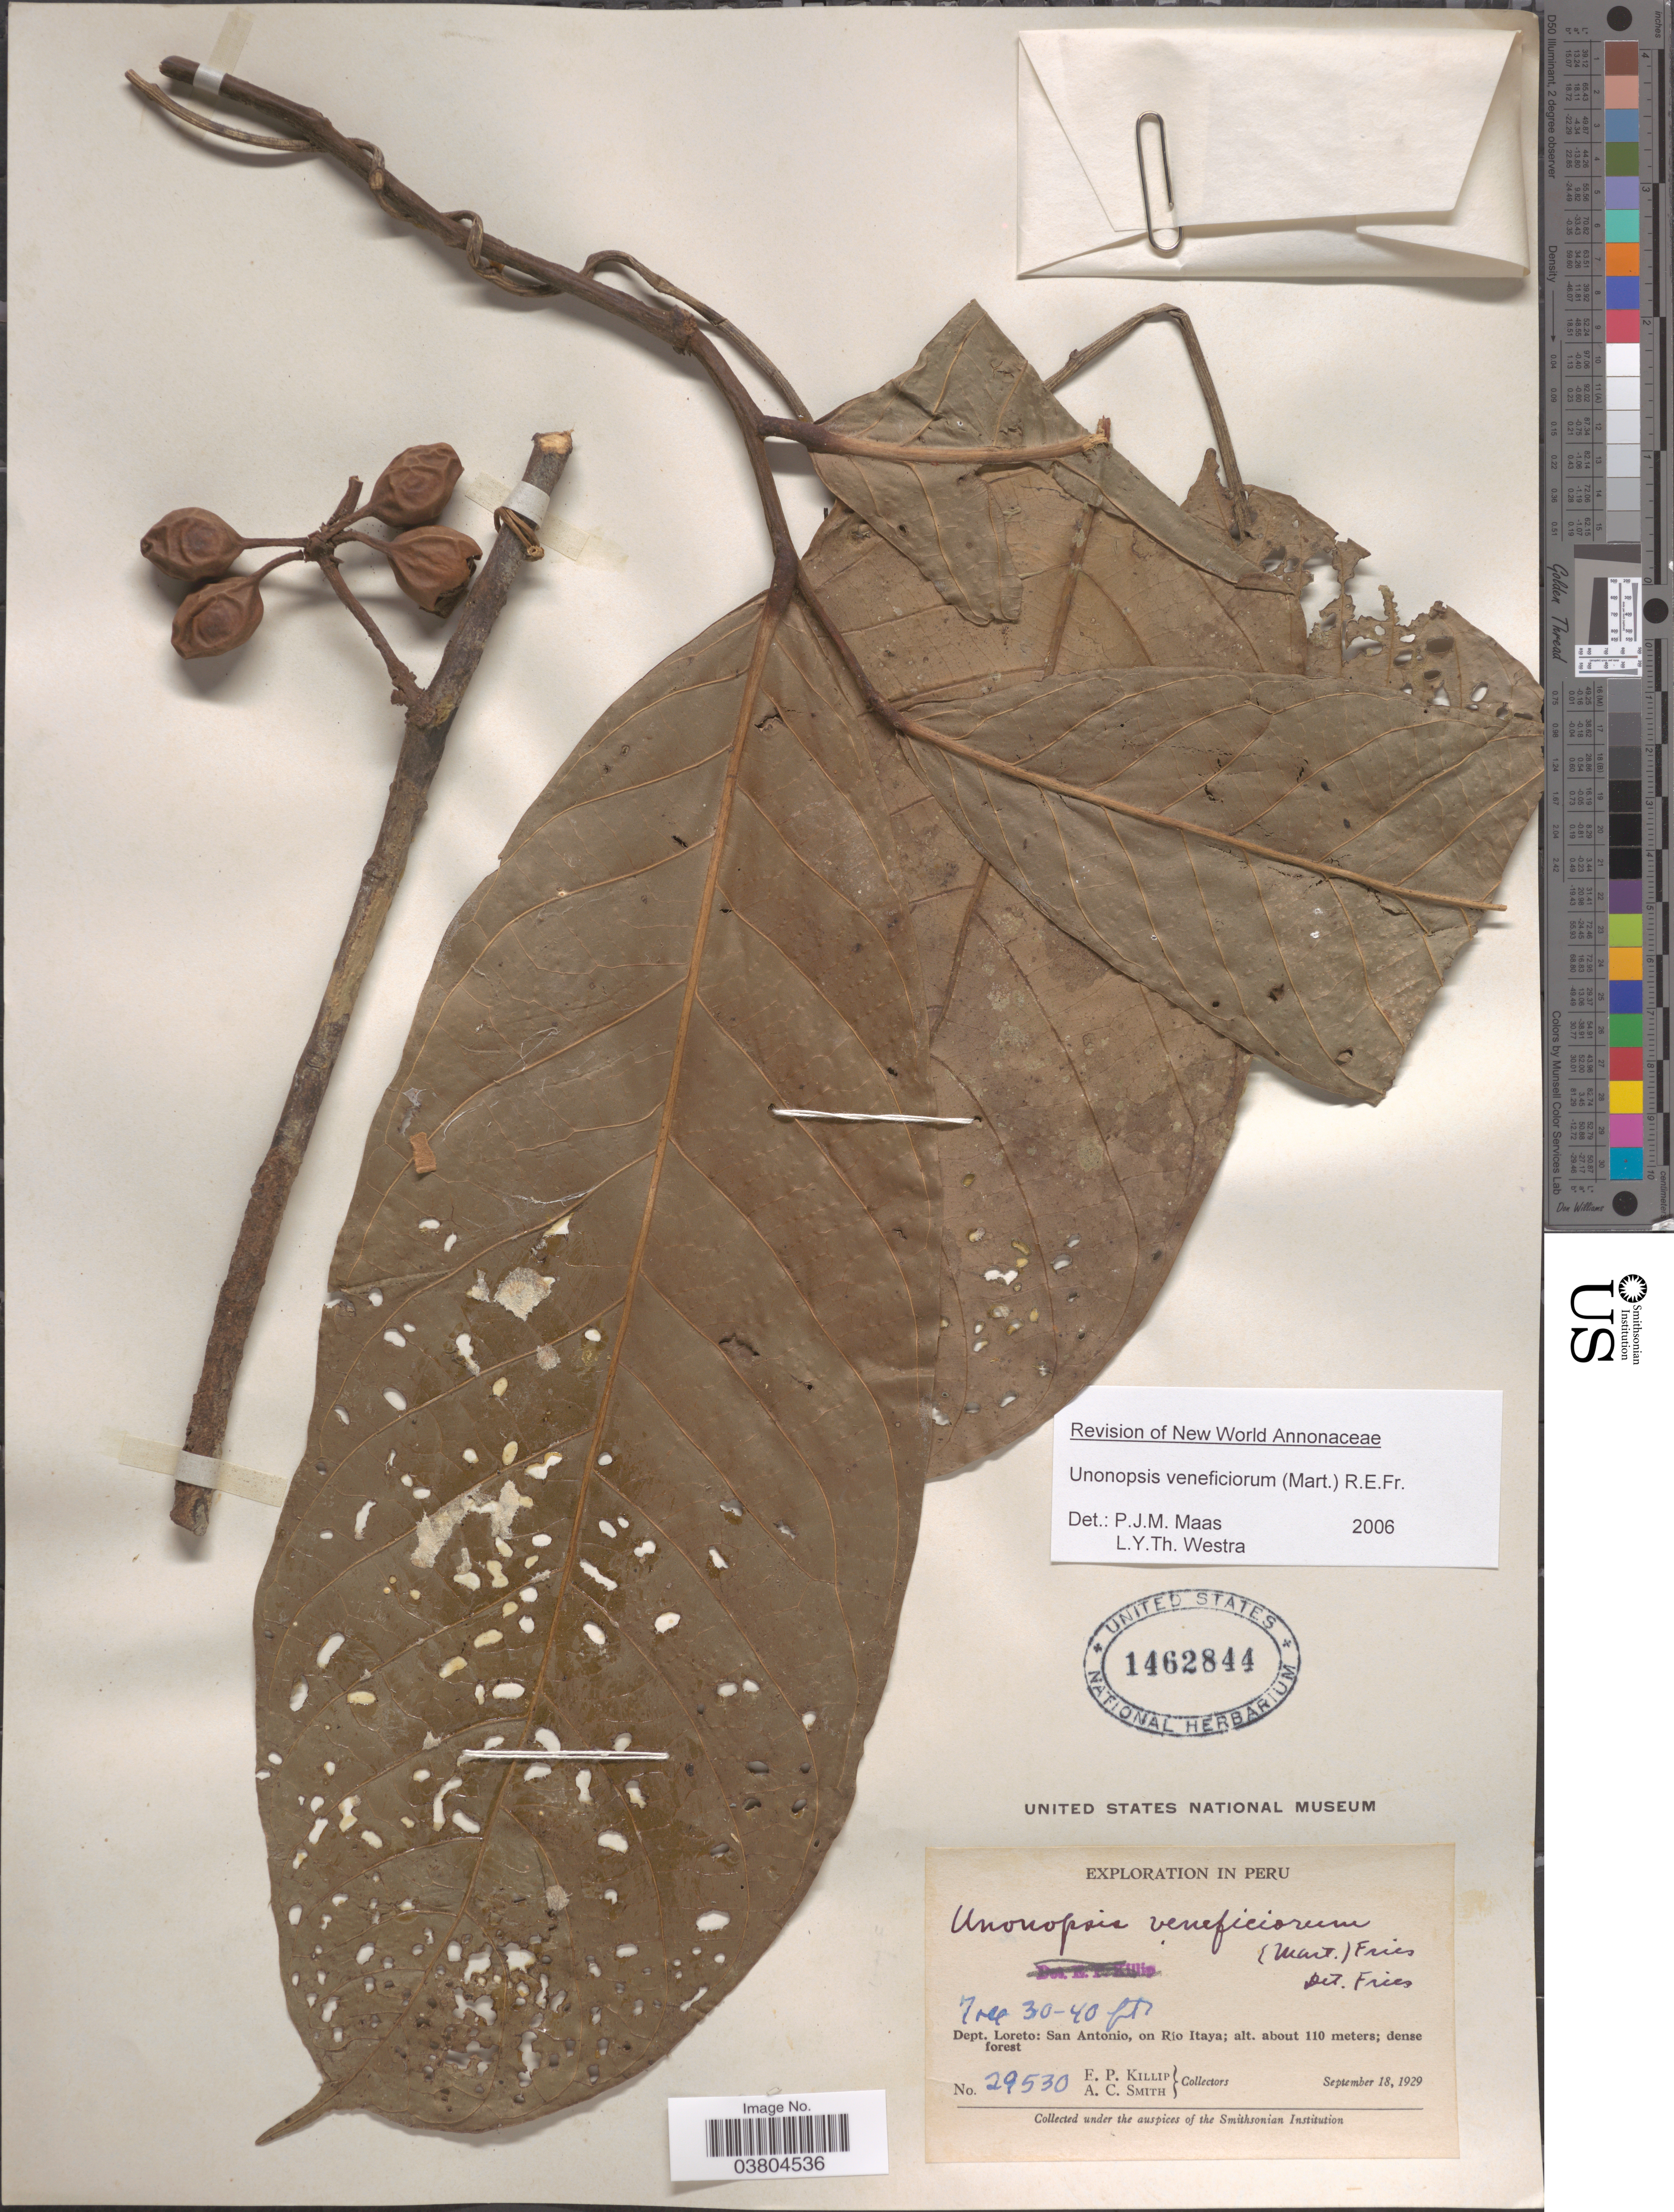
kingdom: Plantae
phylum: Tracheophyta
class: Magnoliopsida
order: Magnoliales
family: Annonaceae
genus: Unonopsis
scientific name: Unonopsis veneficiorum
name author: (Mart.) R.E. Fr.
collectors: E. P. Killip & A. C. Smith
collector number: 29530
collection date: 1929-09-18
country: Peru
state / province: Loreto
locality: Dept. Loreto: San Antonio, on Río Itaya.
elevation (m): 110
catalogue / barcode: US 1462844